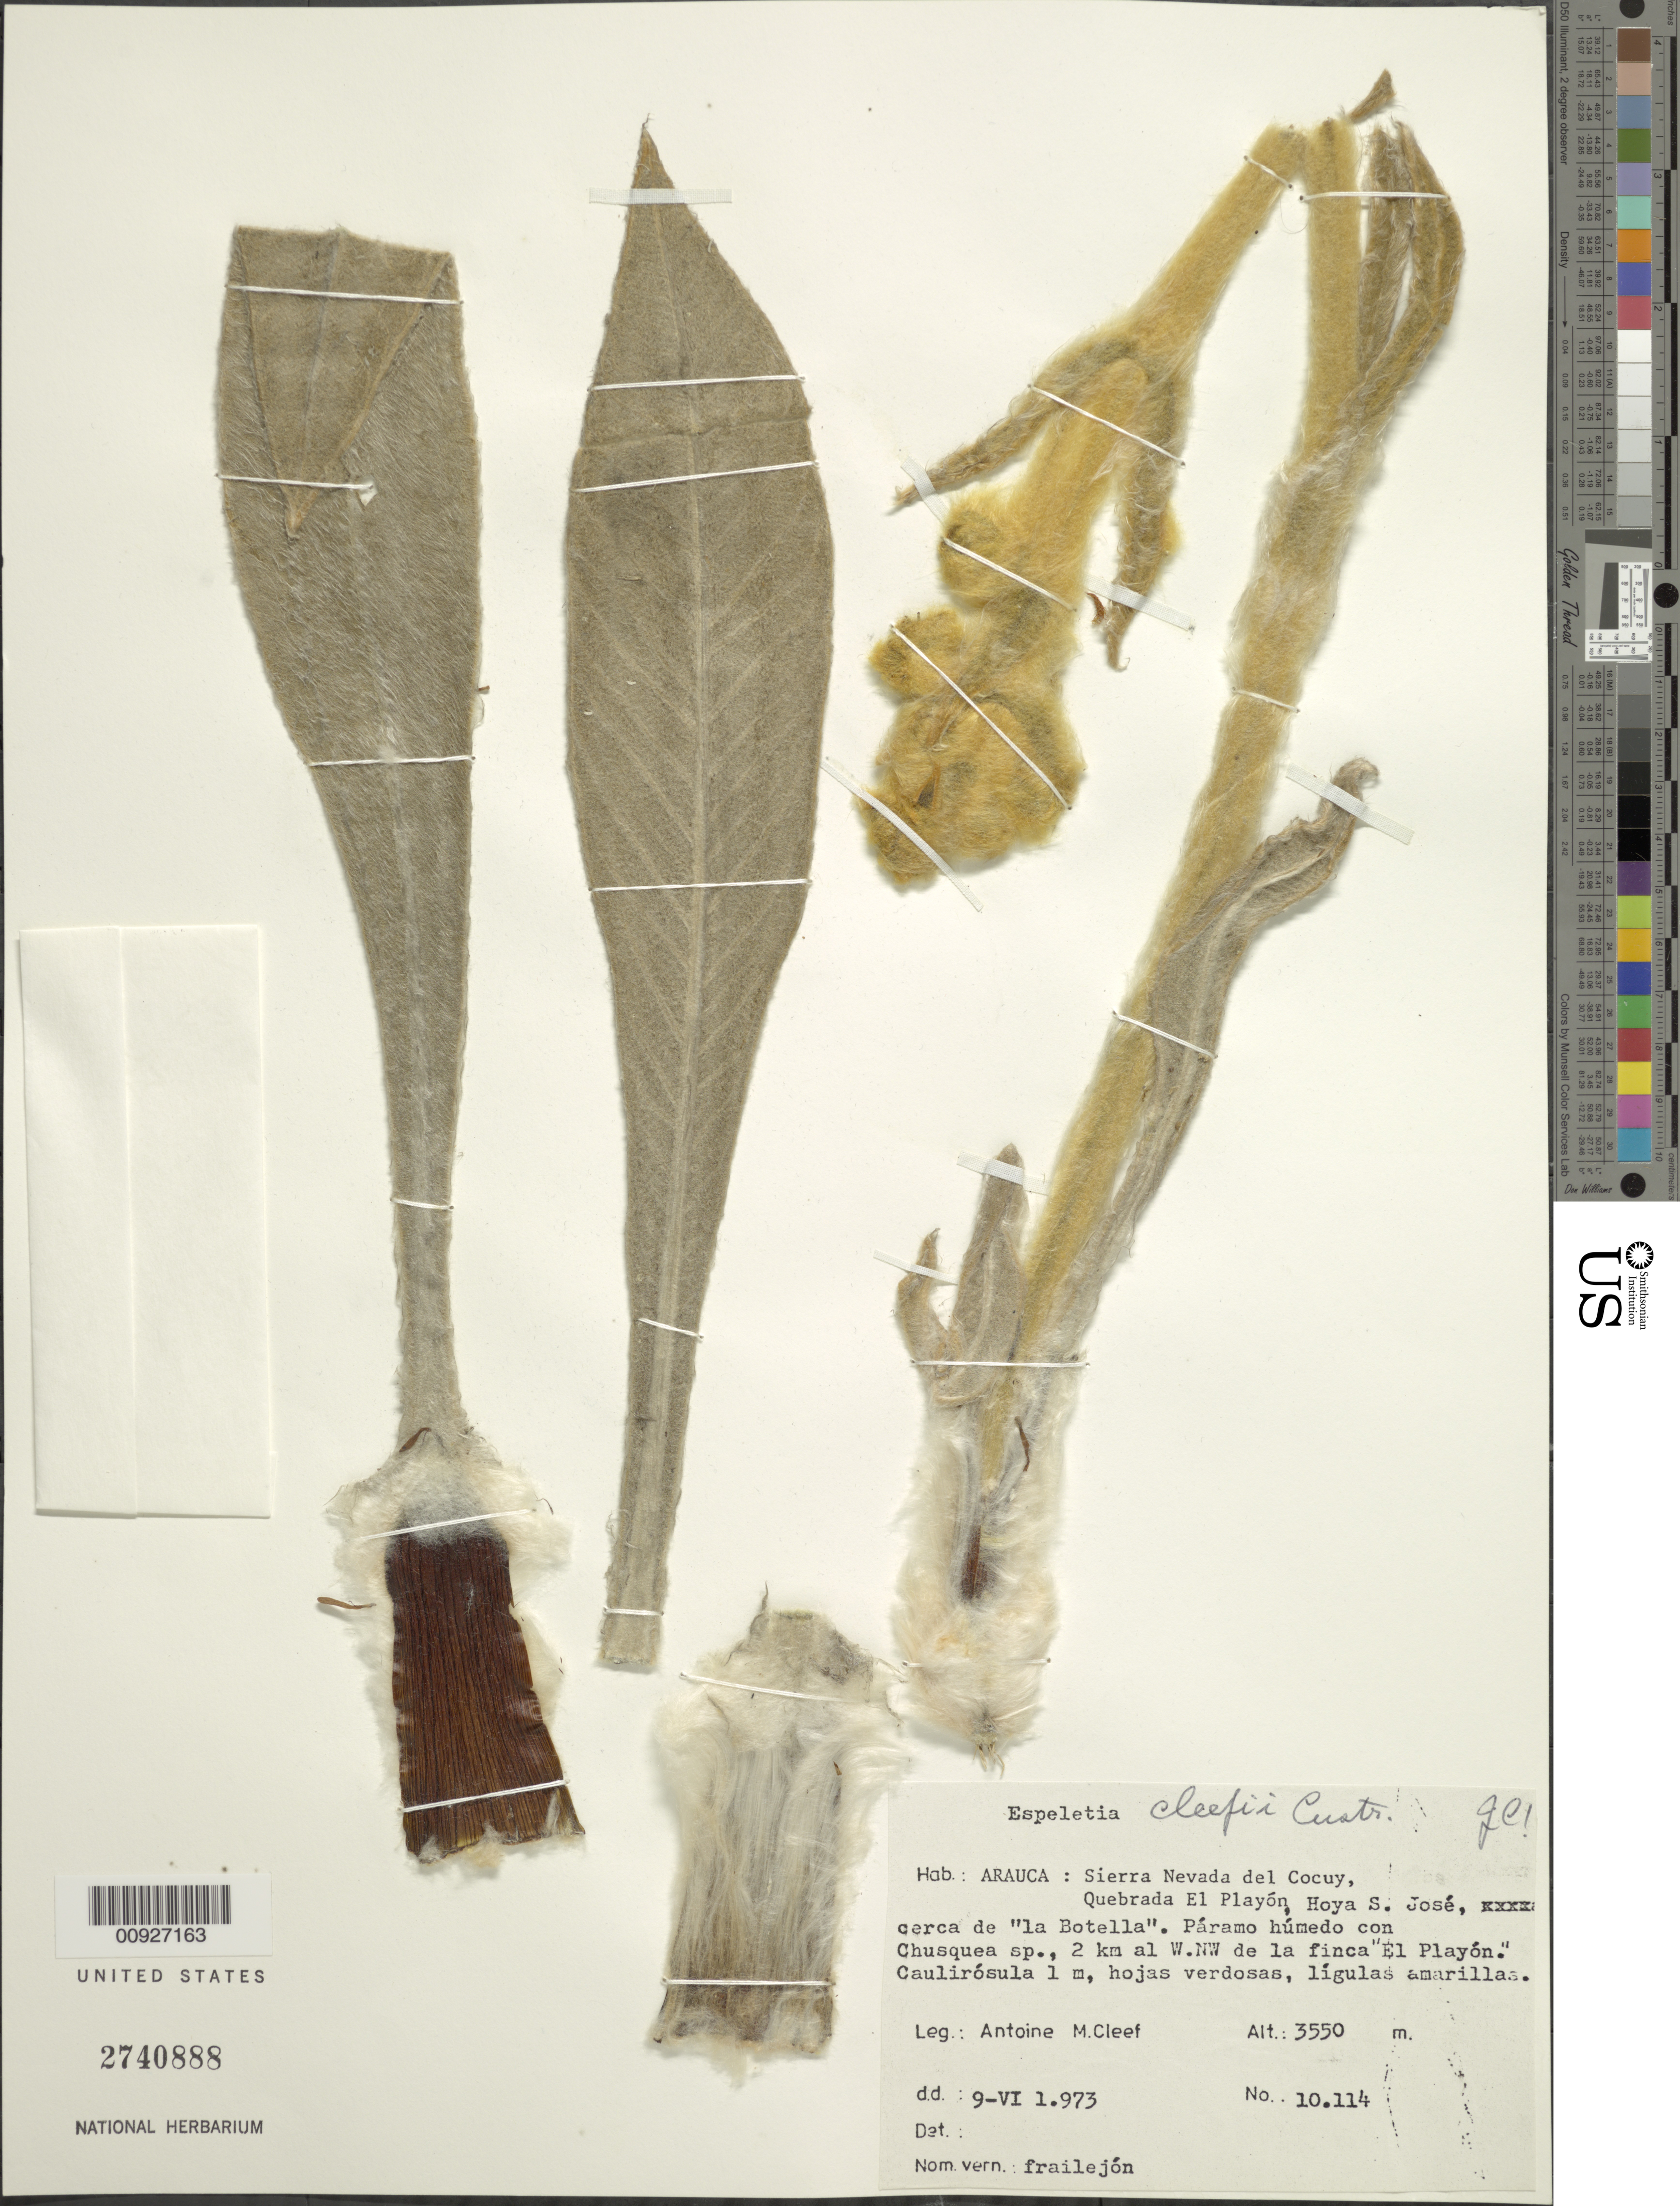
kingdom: Plantae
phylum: Tracheophyta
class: Magnoliopsida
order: Asterales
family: Asteraceae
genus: Espeletia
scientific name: Espeletia cleefii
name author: Cuatrec.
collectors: A. M. Cleef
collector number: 10114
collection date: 1973-06-09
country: Colombia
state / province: Arauca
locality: Sierra nevada del Cocuy, Quebrada El Playón, Hoya San José, cerca de"La Botella", 2 km al N.NW de la finca "El Playón".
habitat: Páramo húmedo con Chusquea sp.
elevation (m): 3550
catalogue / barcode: US 2740888